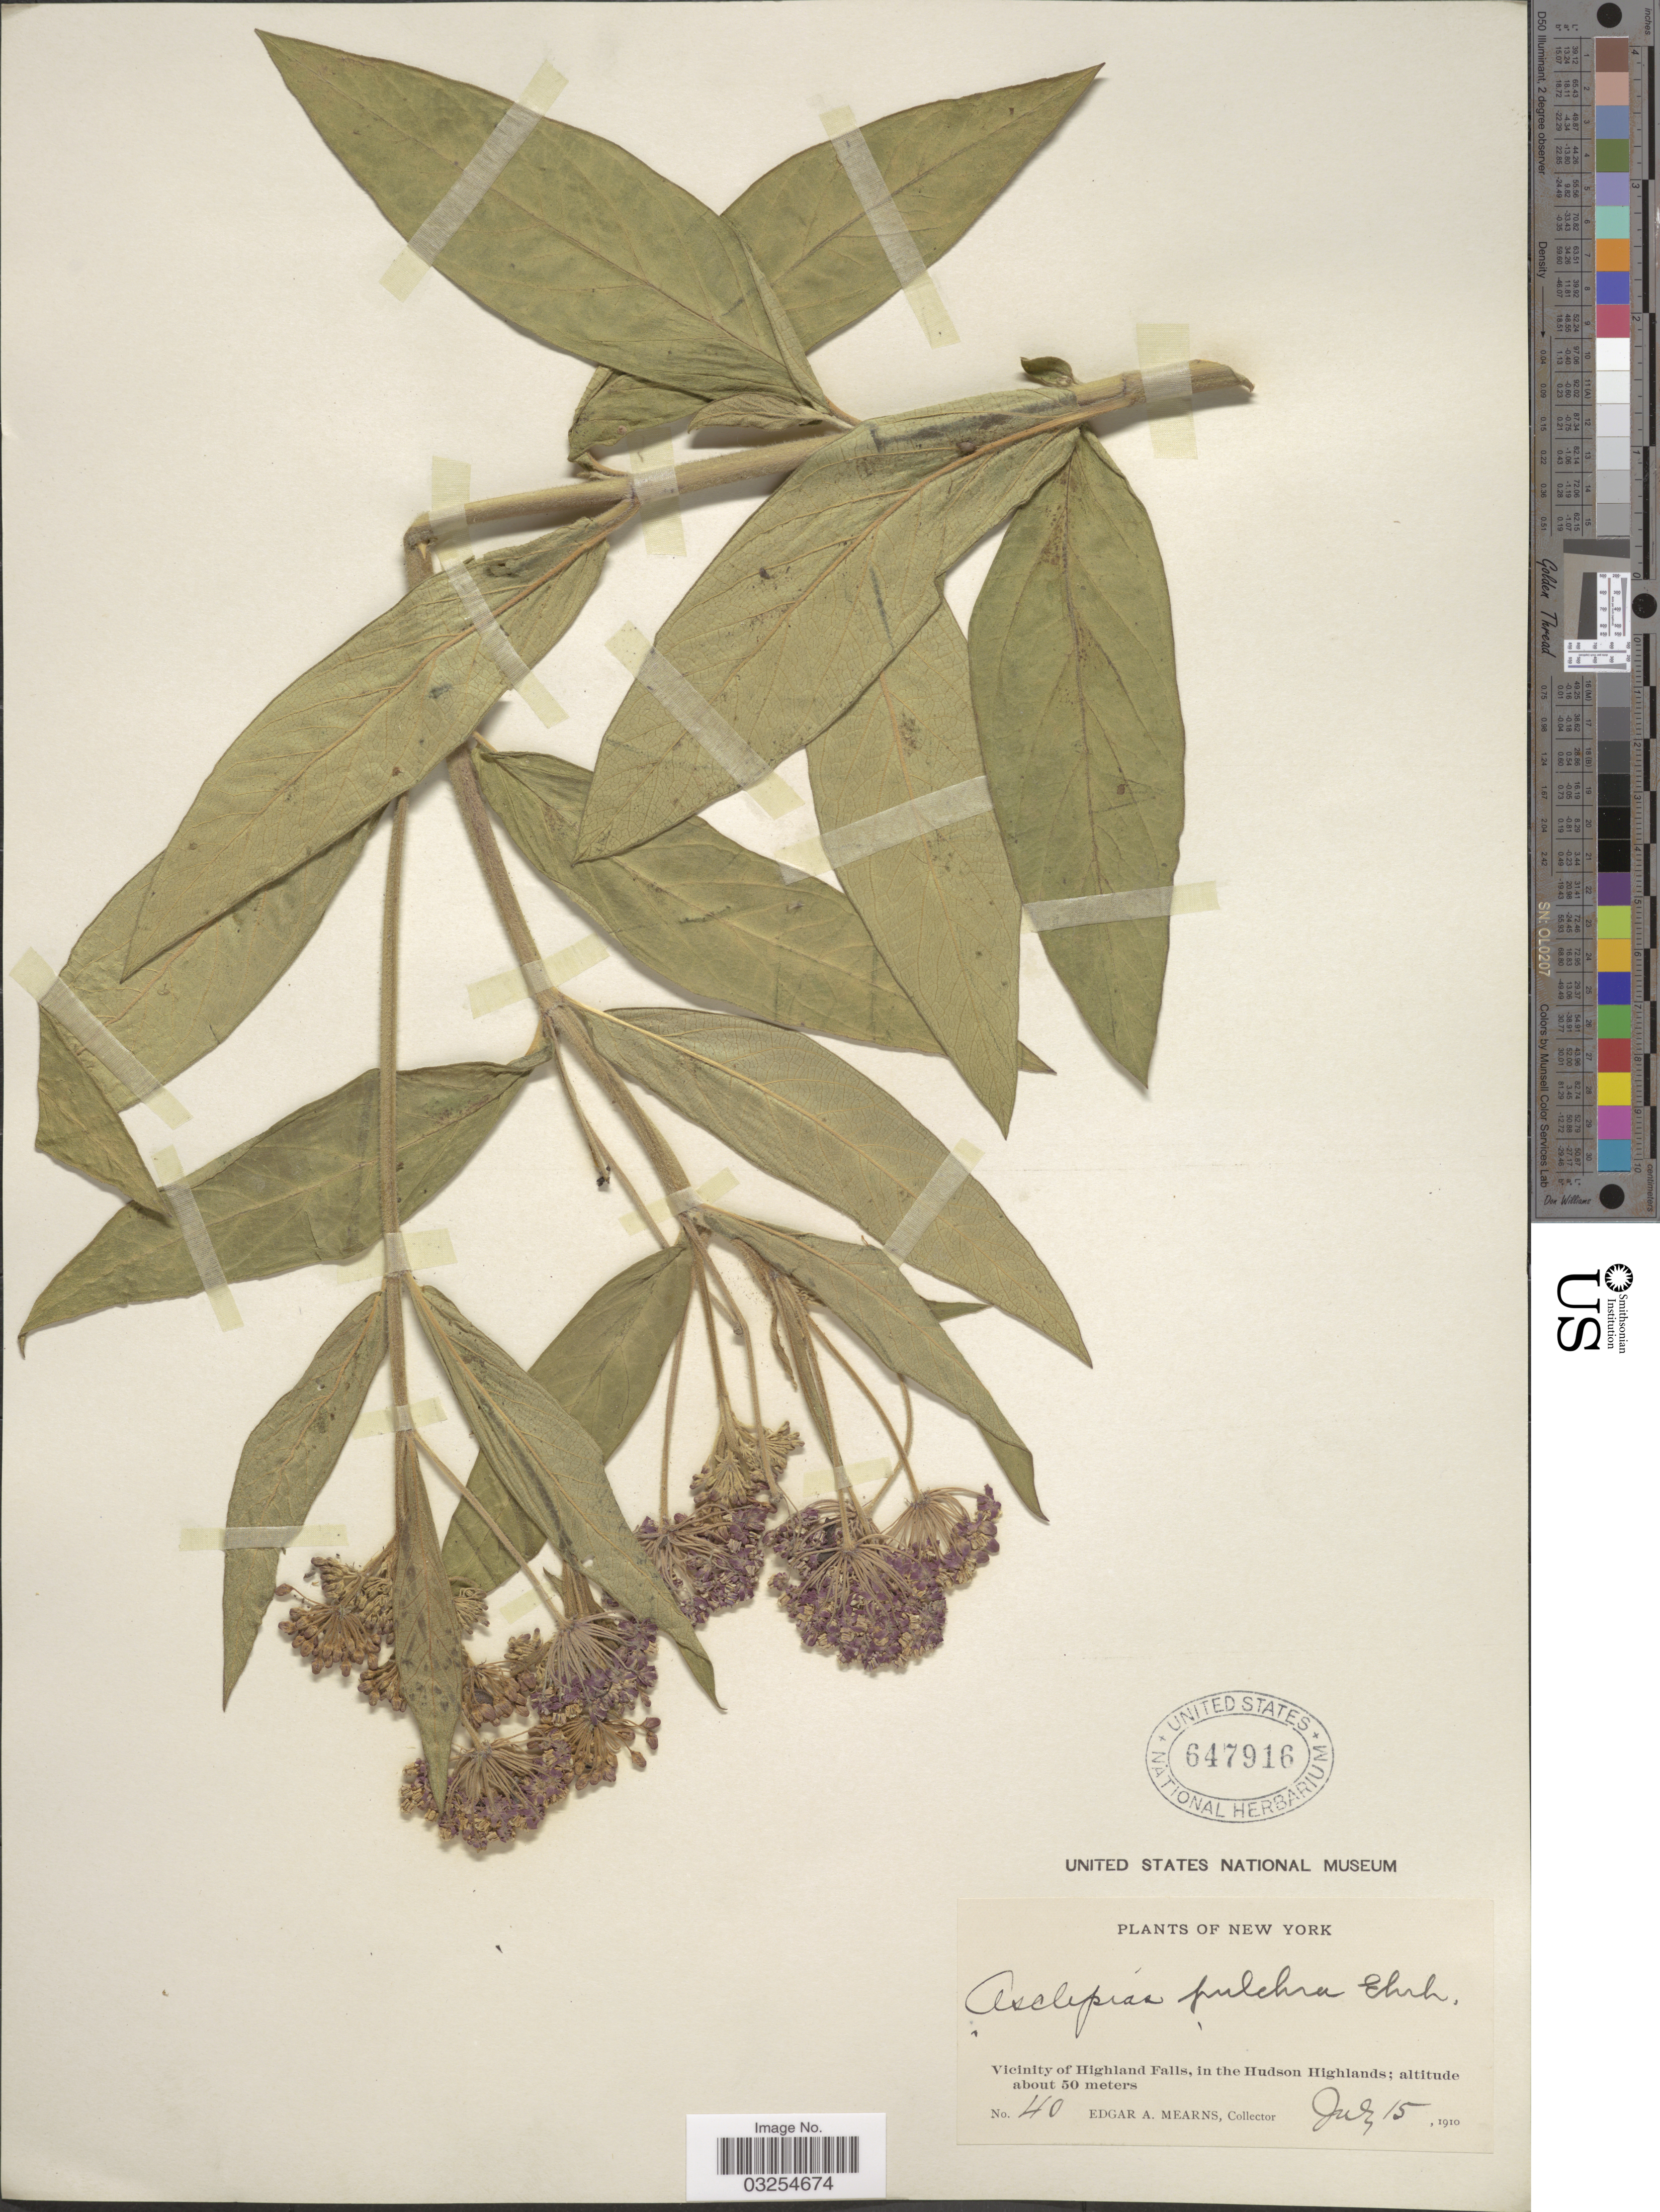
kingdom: Plantae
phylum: Tracheophyta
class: Magnoliopsida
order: Gentianales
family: Apocynaceae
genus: Asclepias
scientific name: Asclepias incarnata subsp. pulchra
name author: (Ehrh. ex Willd.) Woodson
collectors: E. A. Mearns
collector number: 40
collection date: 1910-07-15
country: United States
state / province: New York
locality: Vicinity of Highland Falls, in the Hudson Highlands.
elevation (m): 50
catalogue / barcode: US 647916